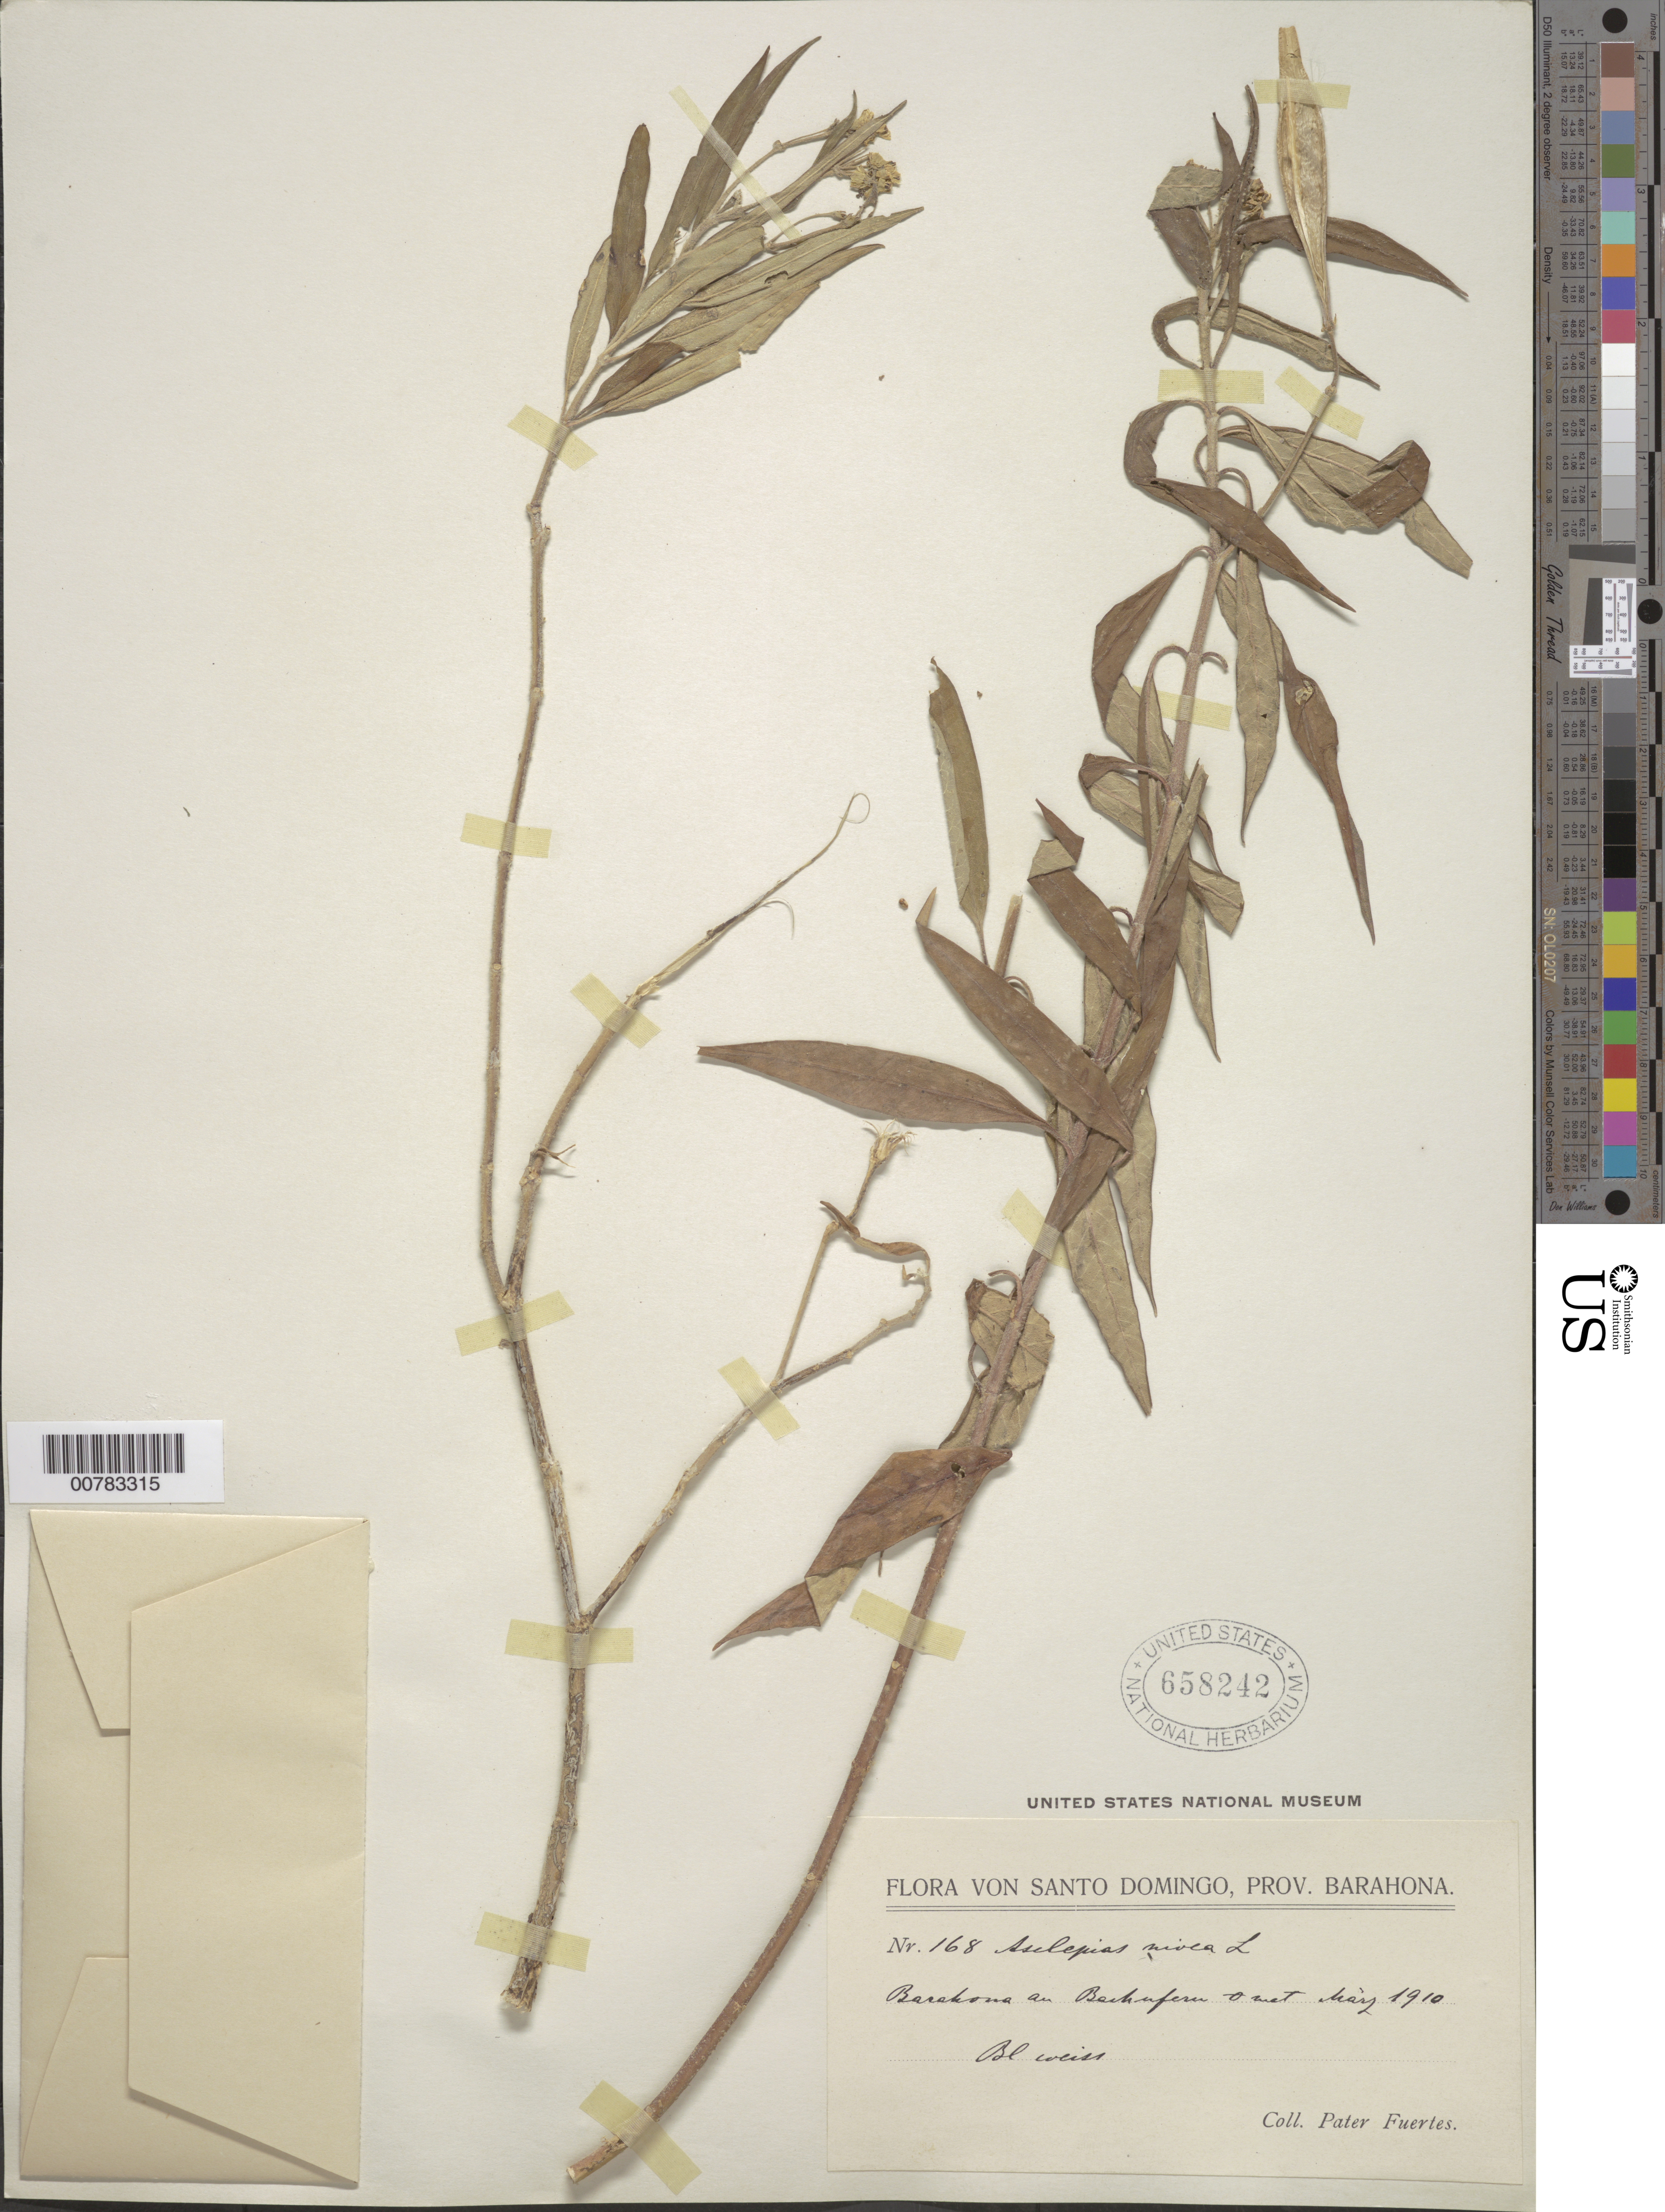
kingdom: Plantae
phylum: Tracheophyta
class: Magnoliopsida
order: Gentianales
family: Apocynaceae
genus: Asclepias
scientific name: Asclepias nivea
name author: L.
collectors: M. D. Fuertes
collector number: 168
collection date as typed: Mar 1910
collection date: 1910-03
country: Dominican Republic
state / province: Barahona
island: Hispaniola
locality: Barahona au "Bashuferu".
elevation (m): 0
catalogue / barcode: US 658242